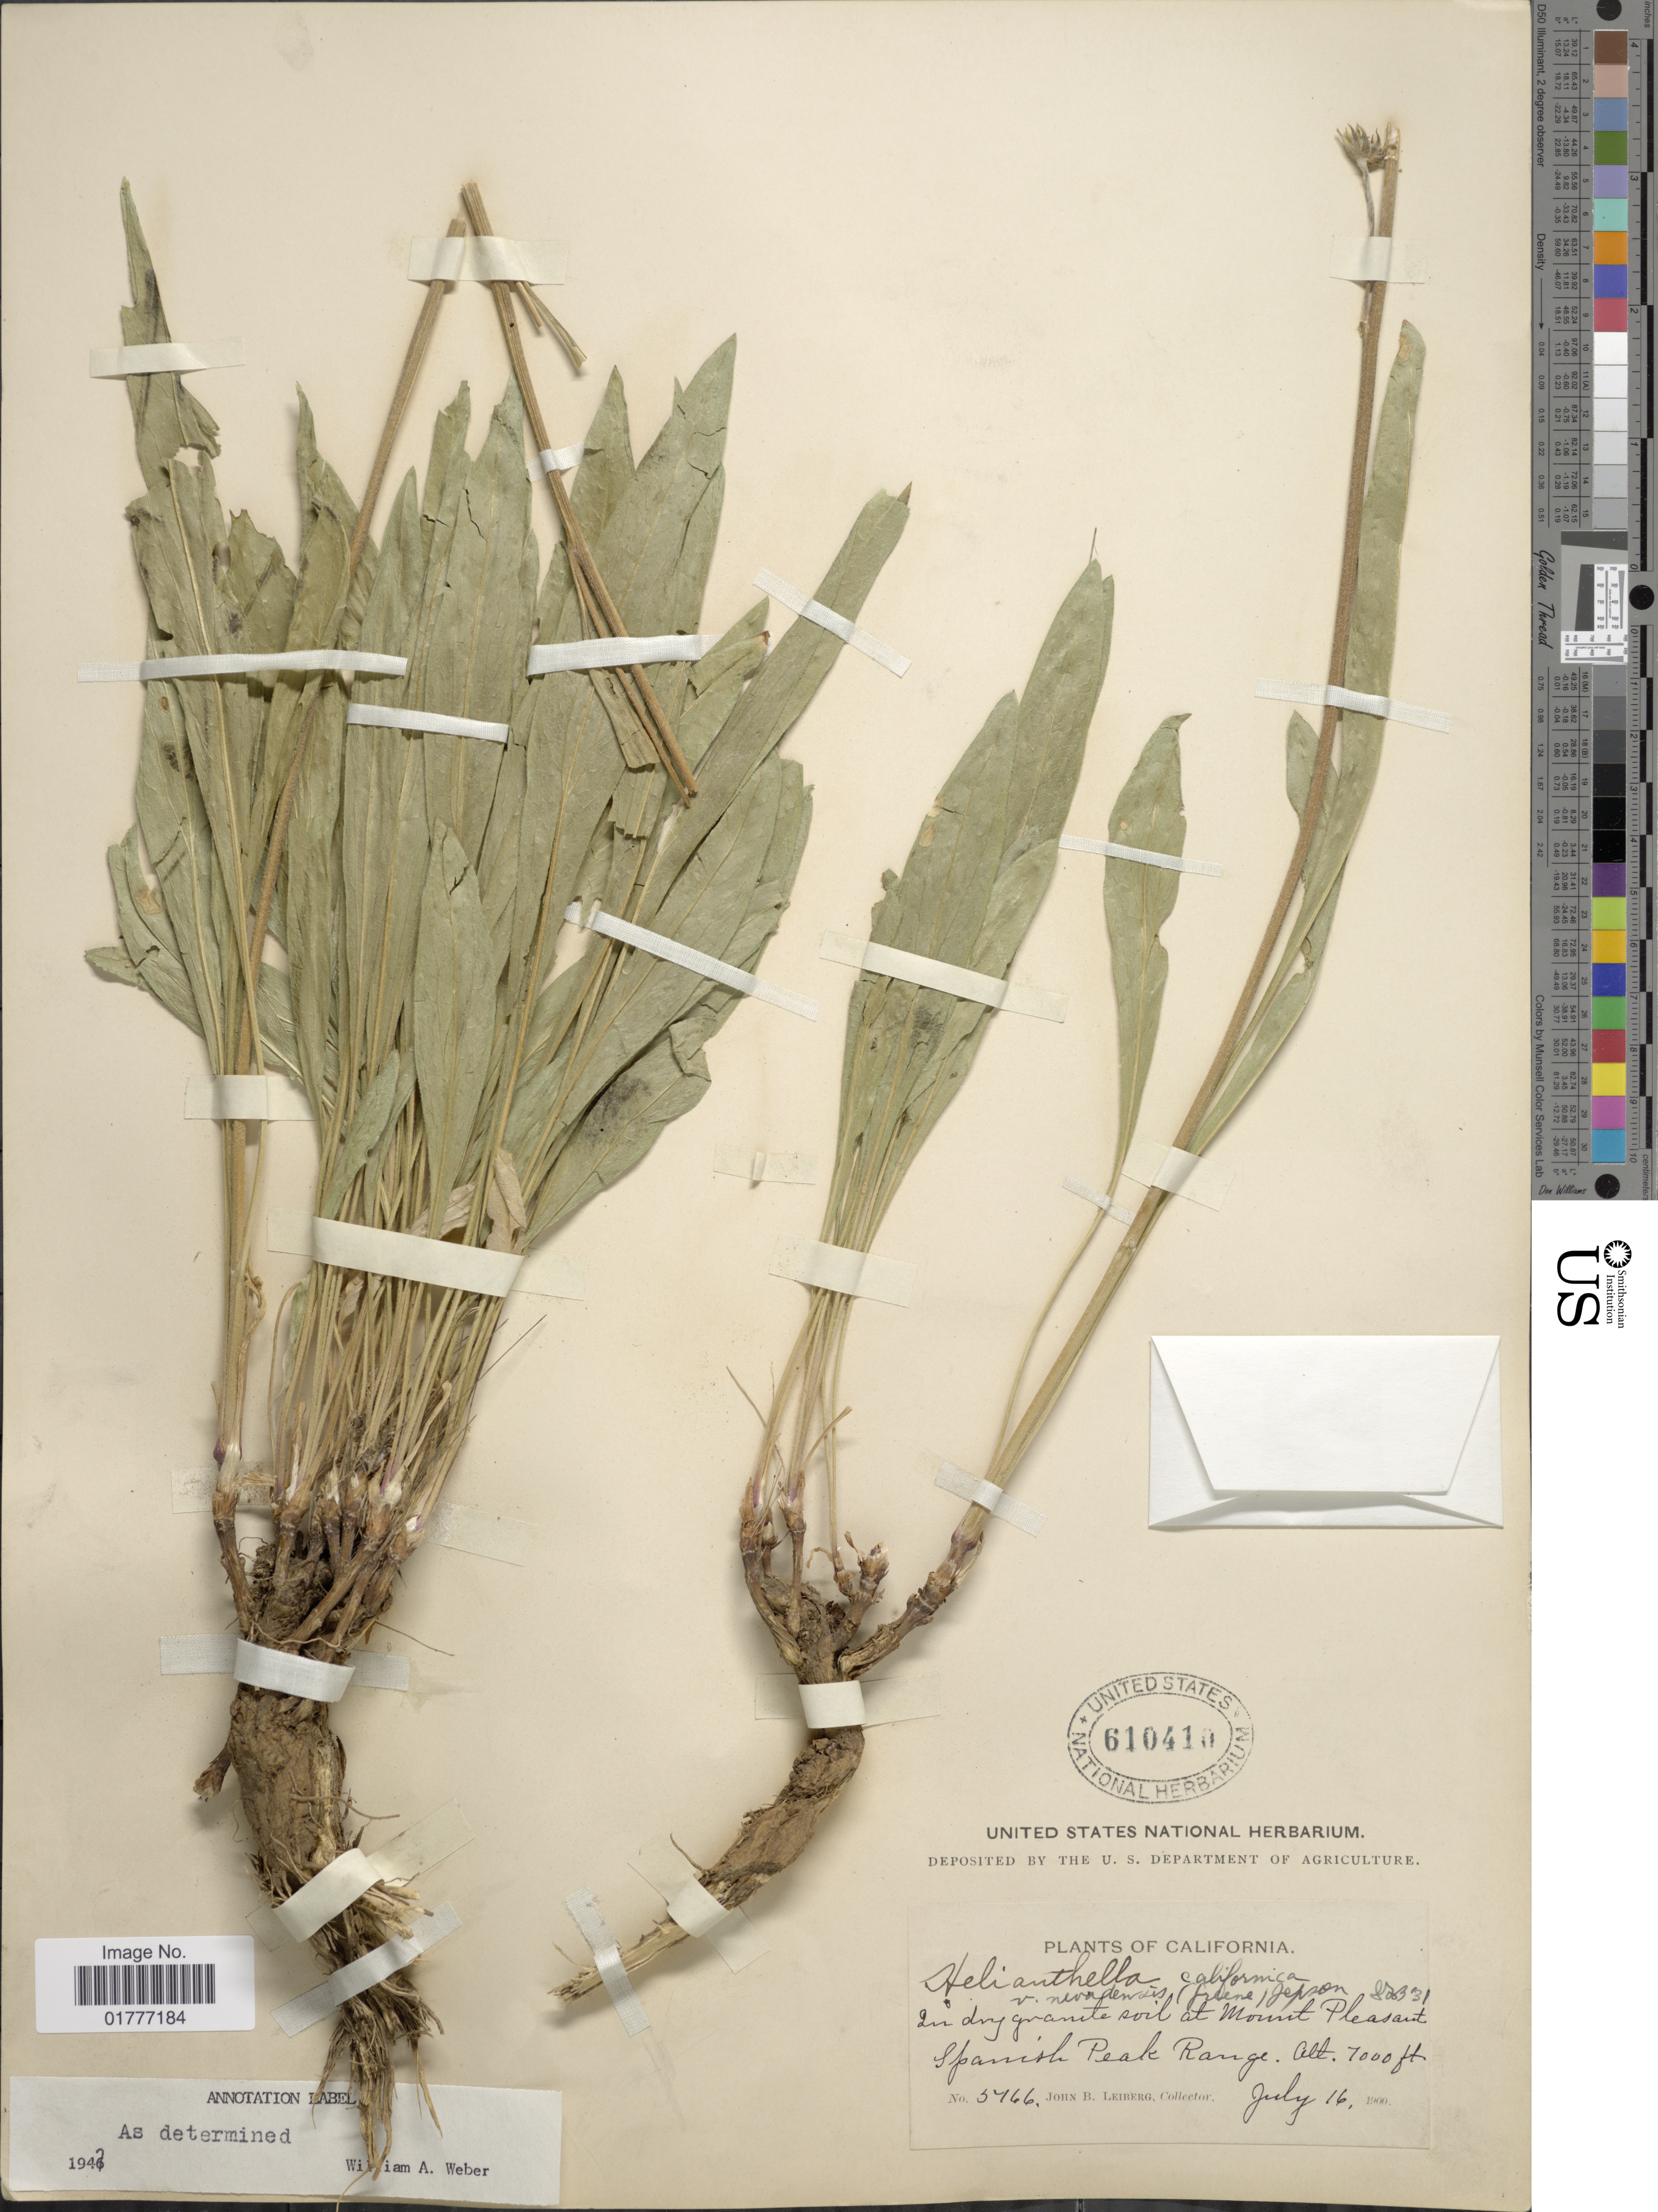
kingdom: Plantae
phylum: Tracheophyta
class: Magnoliopsida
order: Asterales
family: Asteraceae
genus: Helianthella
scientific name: Helianthella californica var. nevadensis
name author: (Greene) Jeps.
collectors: J. B. Leiberg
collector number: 5766*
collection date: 1900-07-16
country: United States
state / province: California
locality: Mount Pleasant Spanish Peak Range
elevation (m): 2134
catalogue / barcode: US 610410